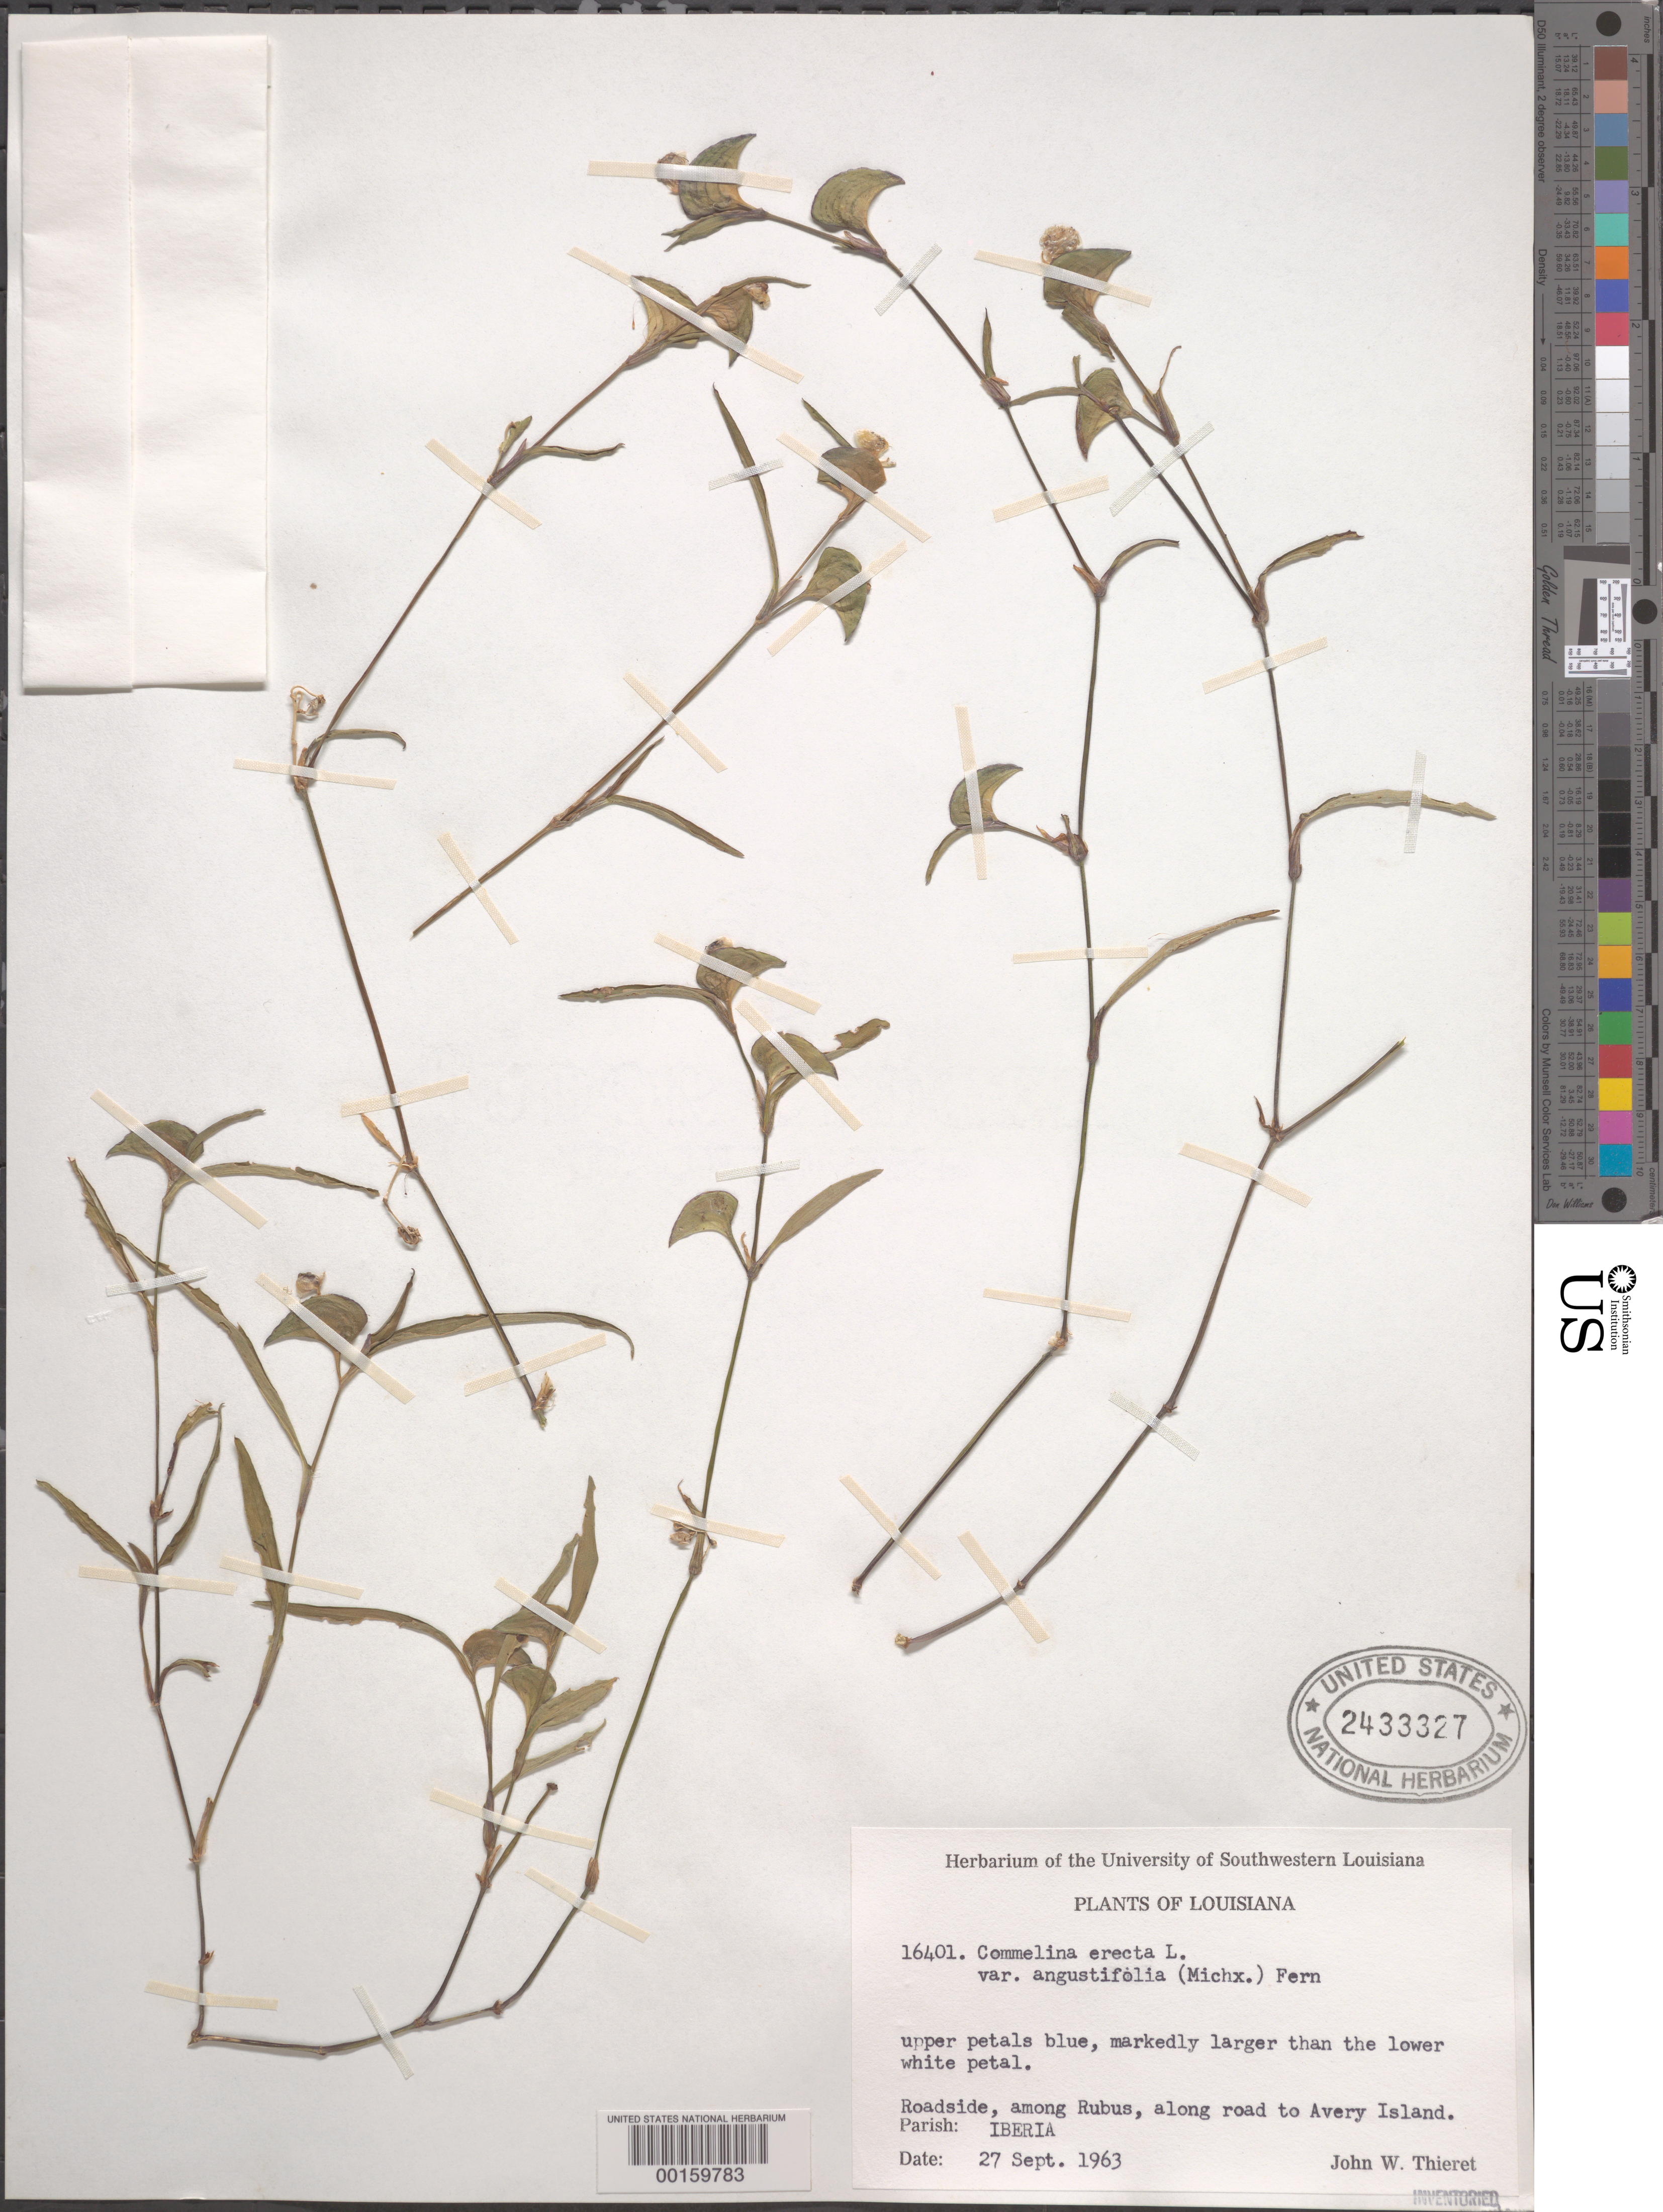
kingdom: Plantae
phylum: Tracheophyta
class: Liliopsida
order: Commelinales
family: Commelinaceae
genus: Commelina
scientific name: Commelina erecta var. angustifolia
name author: (Michx.) Fernald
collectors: J. W. Thieret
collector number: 16401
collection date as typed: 27 Sep 1963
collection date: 1963-09-27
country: United States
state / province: Louisiana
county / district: Iberia Parish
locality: Along road to avery island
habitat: Roadside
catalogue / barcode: US 2433327